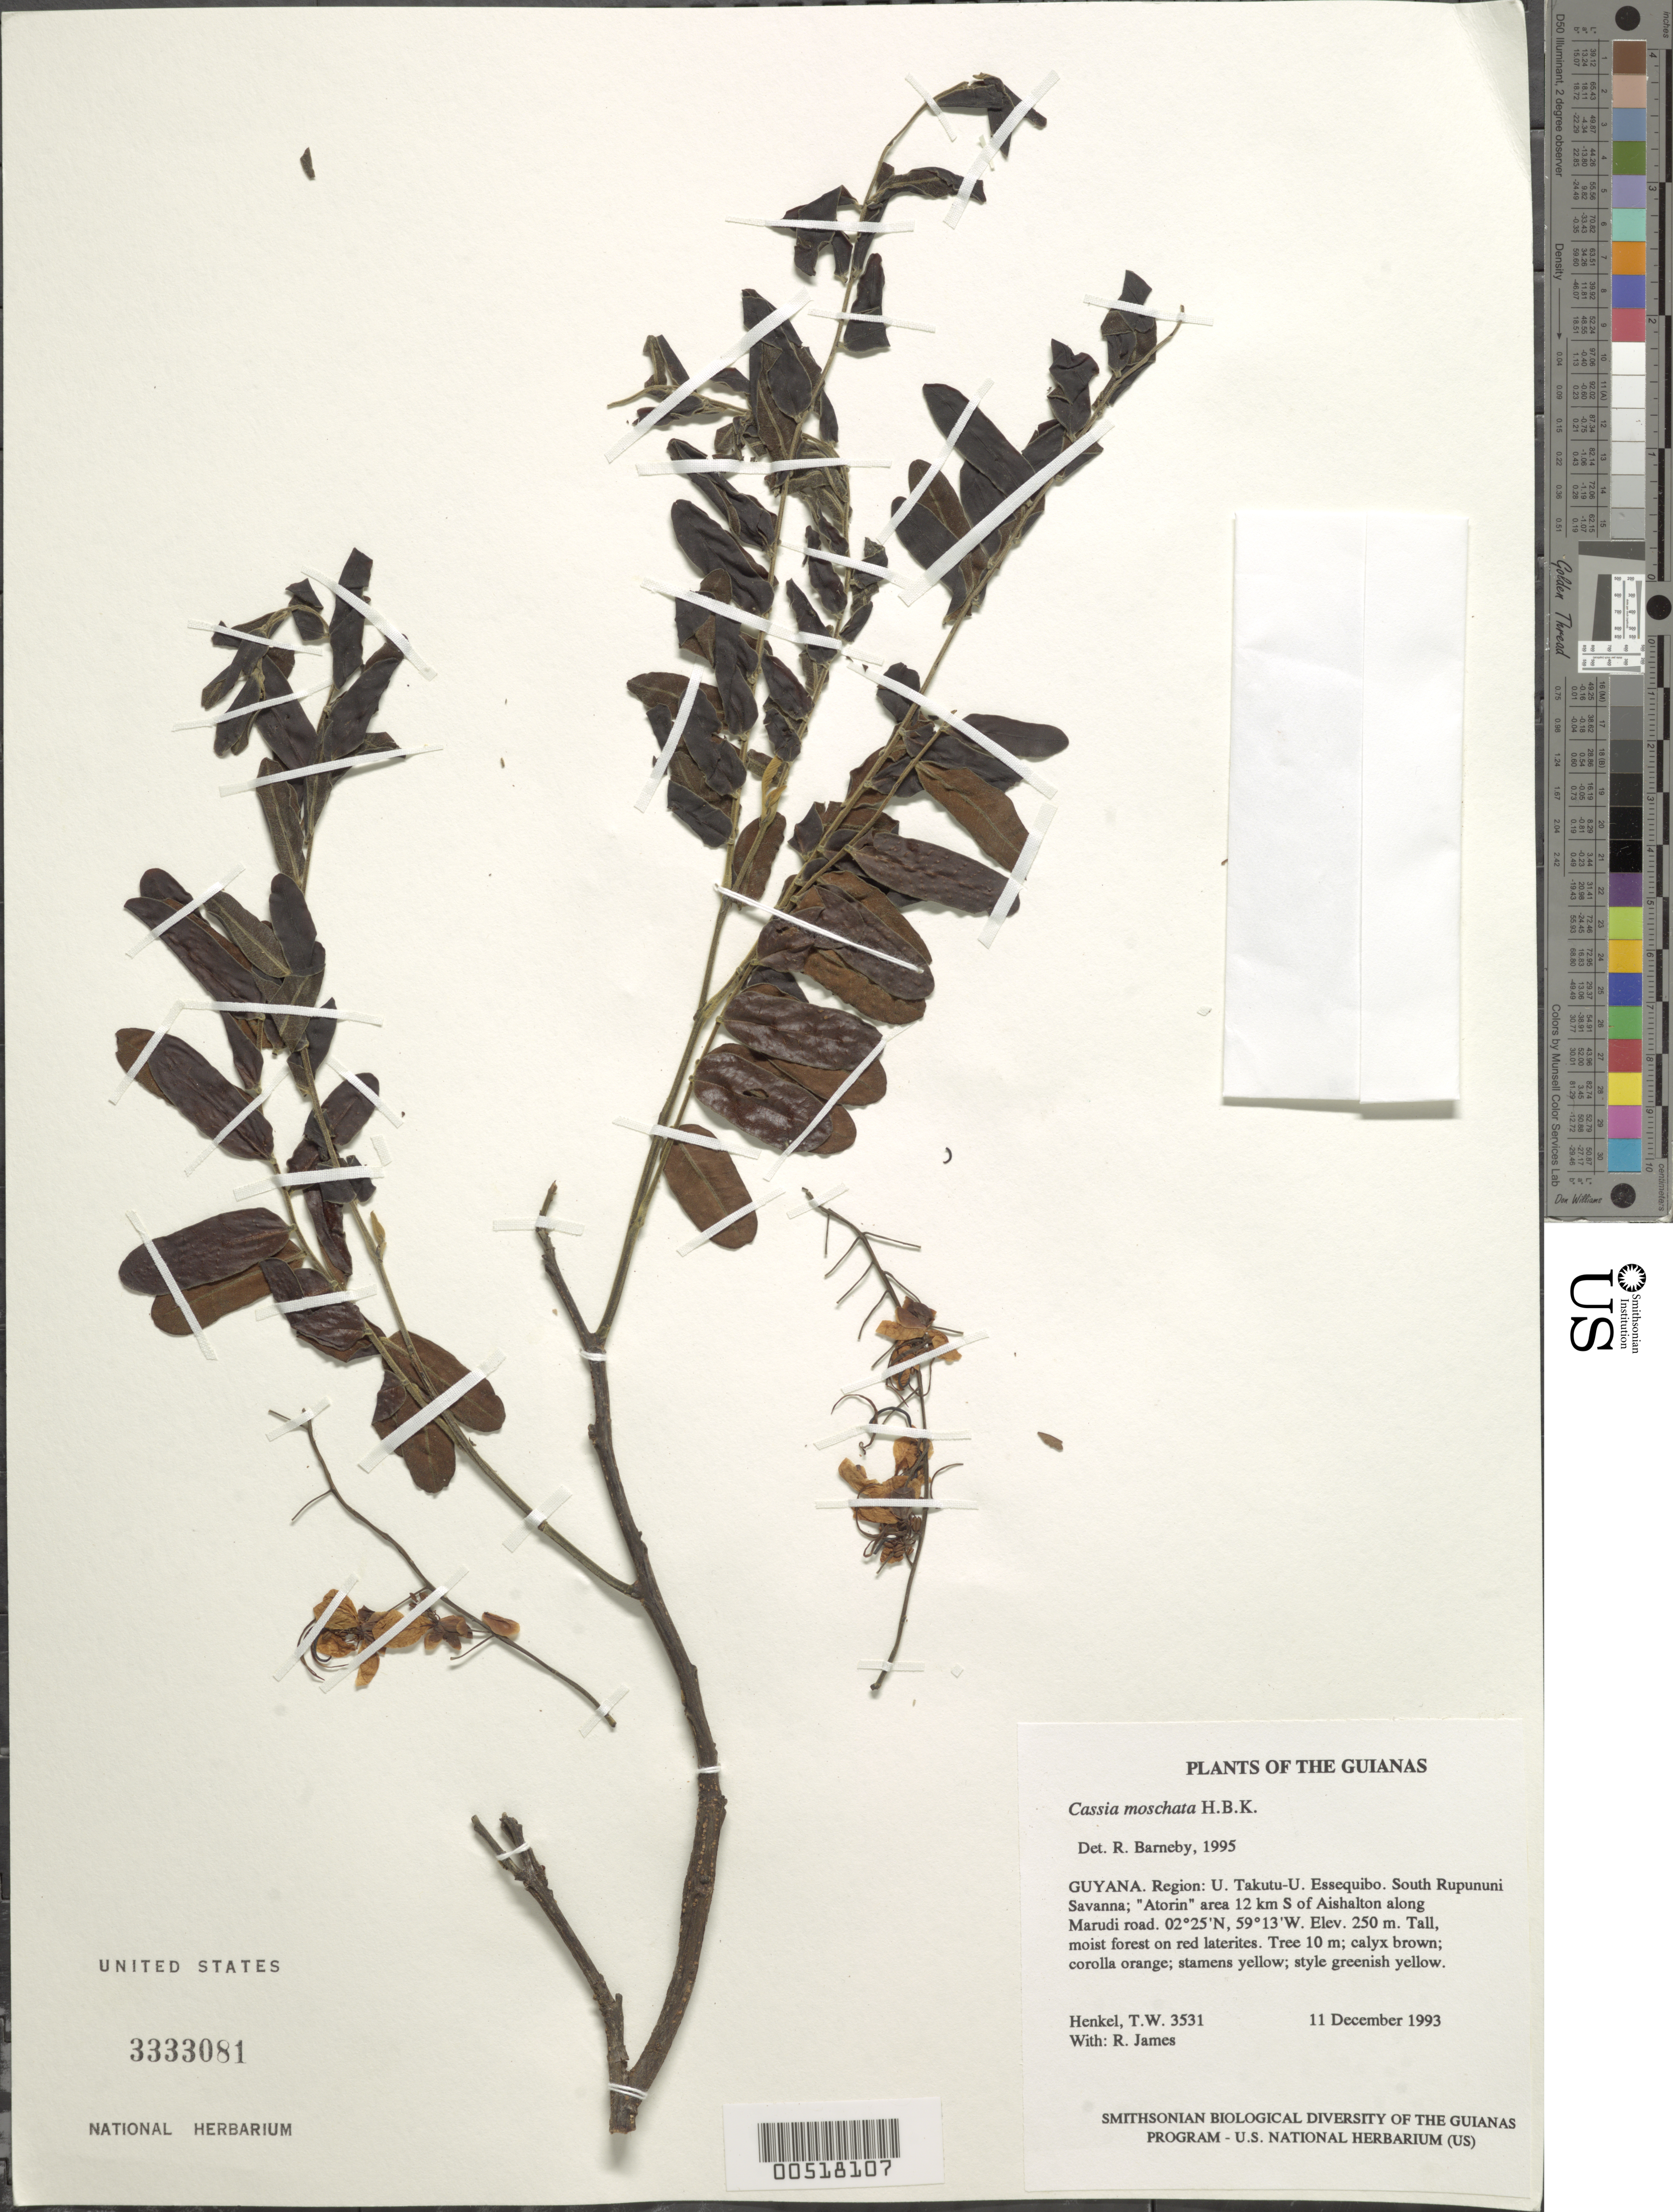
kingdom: Plantae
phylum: Tracheophyta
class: Magnoliopsida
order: Fabales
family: Fabaceae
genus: Cassia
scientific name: Cassia moschata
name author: Kunth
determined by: Barneby, Rupert C., (NY)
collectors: T. Henkel & R. James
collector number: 3531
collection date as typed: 11 December 1993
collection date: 1993-12-11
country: Guyana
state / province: U. Takutu-U. Essequibo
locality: South Rupununi Savanna; "Atorin" area 12 km S of Aishalton along Marudi road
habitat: Tall, moist forest on red laterites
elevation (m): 250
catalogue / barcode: US 3333081